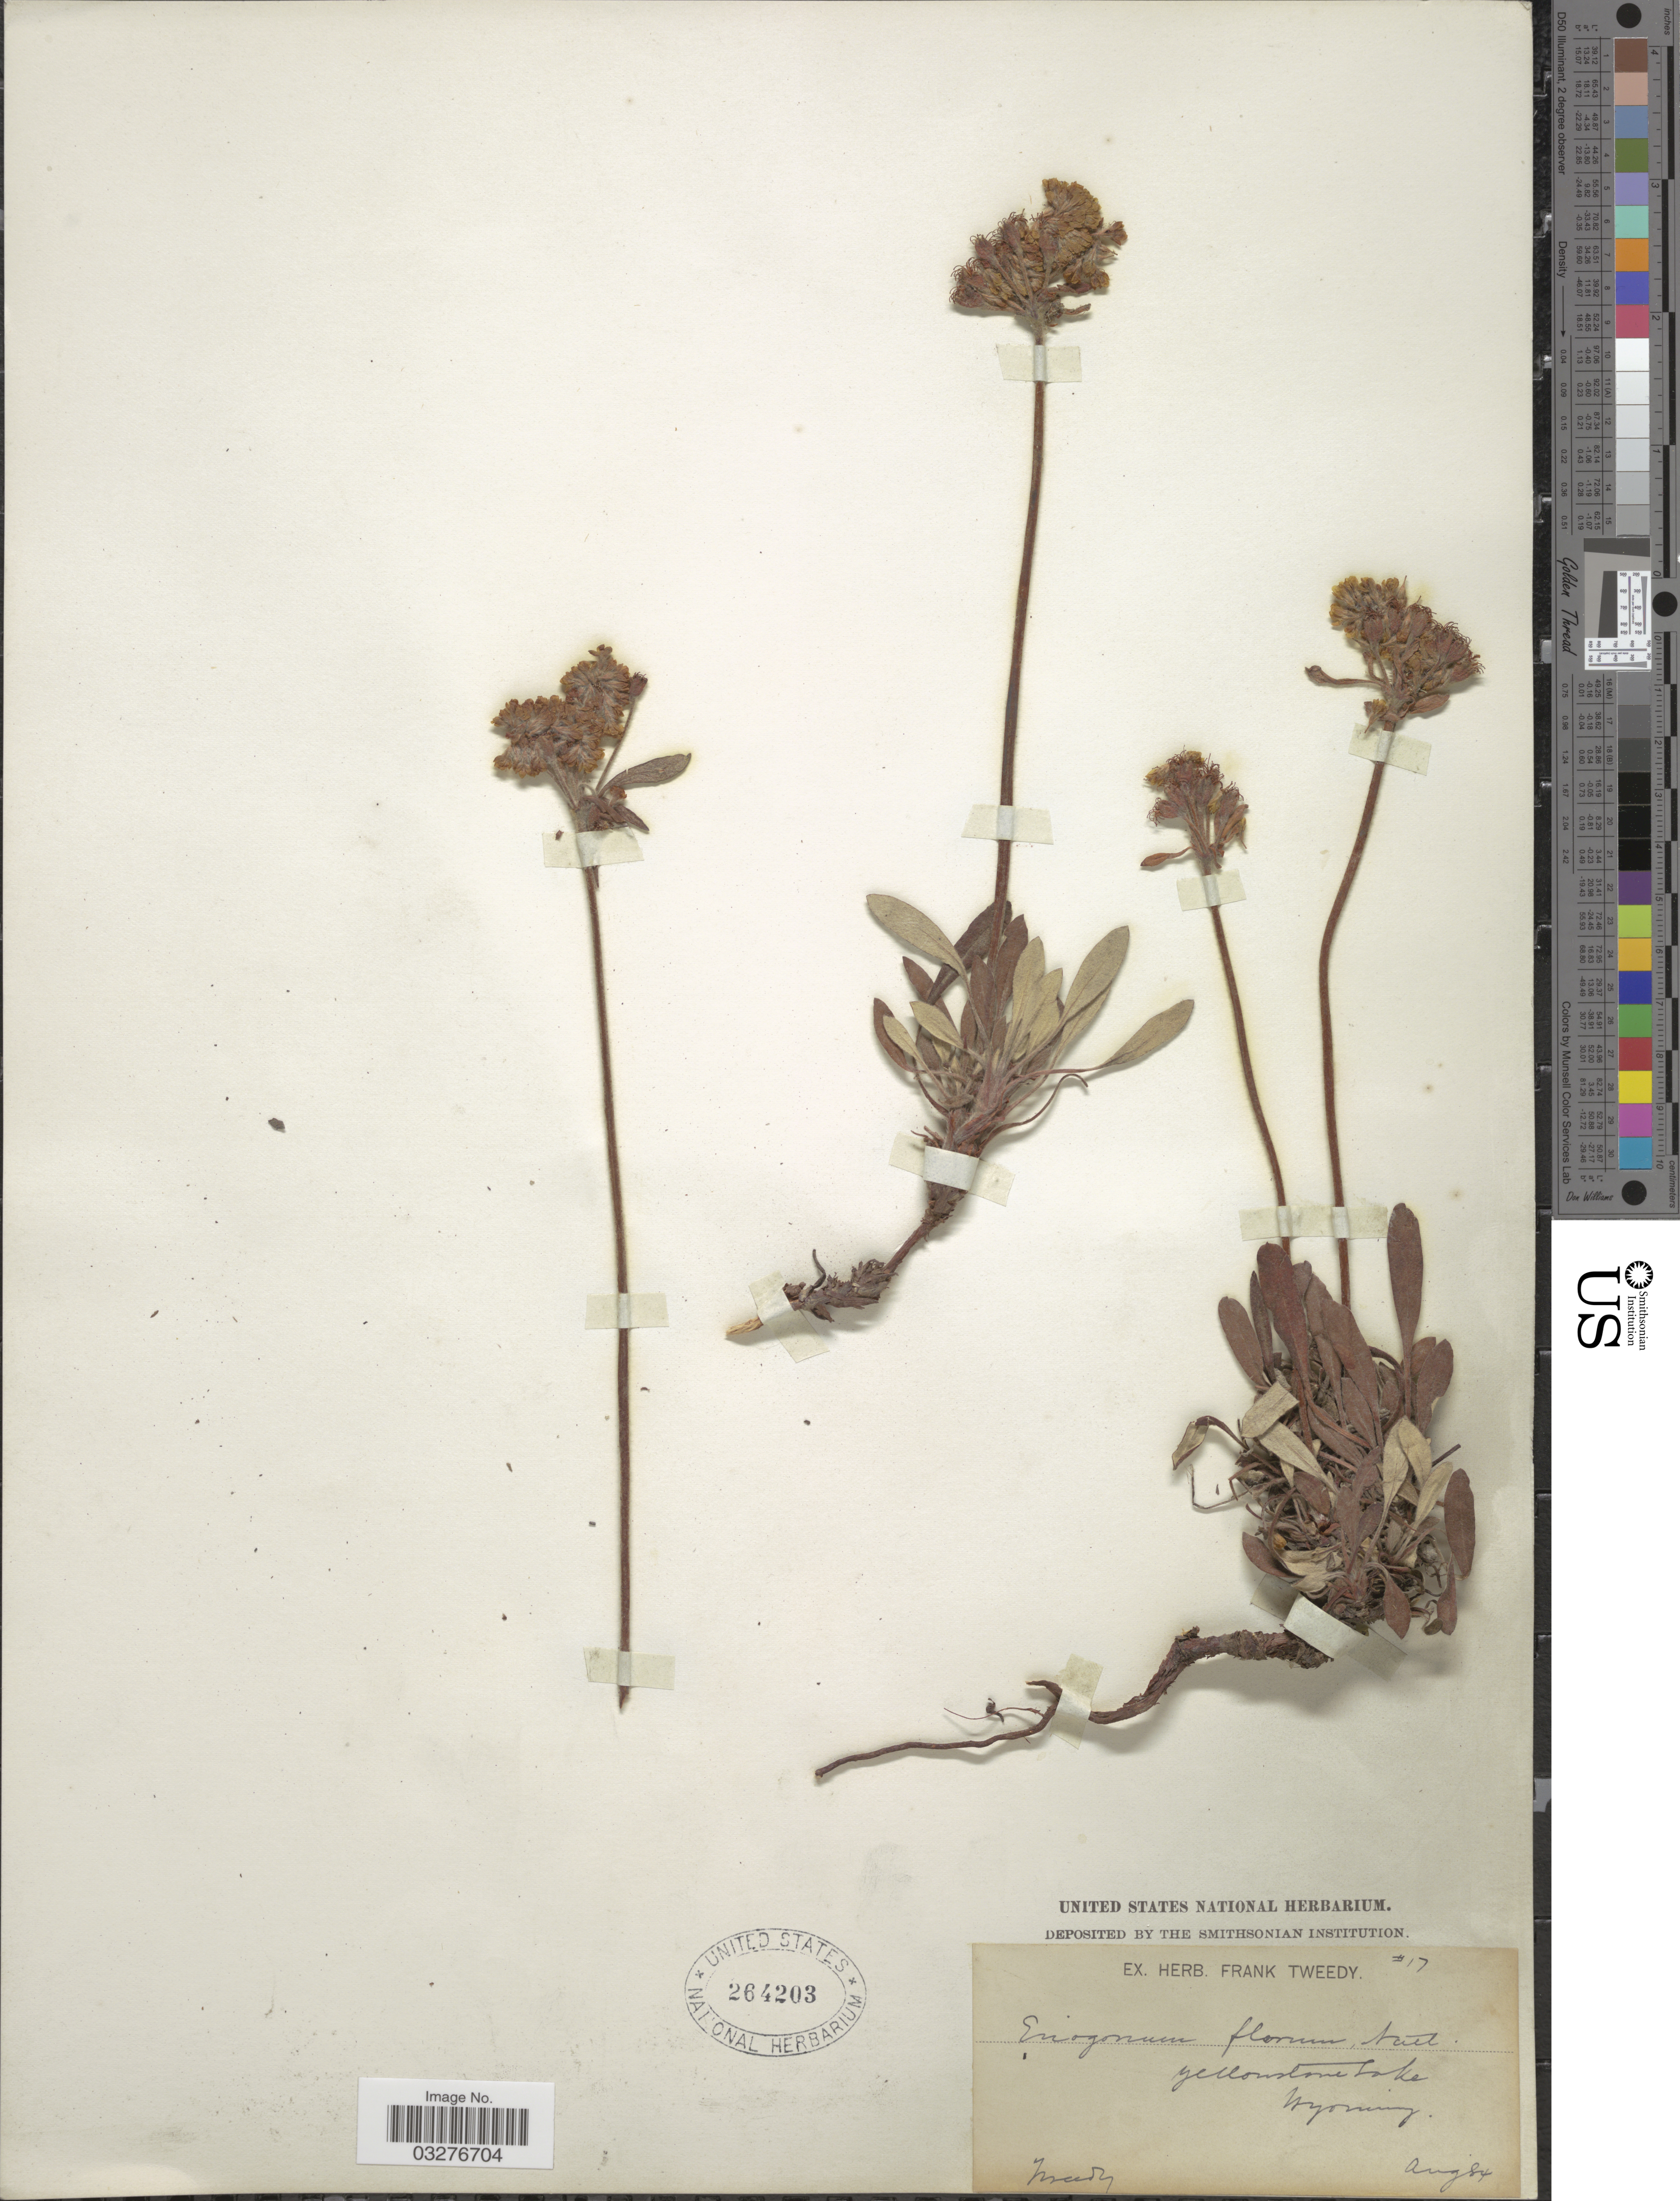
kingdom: Plantae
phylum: Tracheophyta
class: Magnoliopsida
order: Caryophyllales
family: Polygonaceae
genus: Eriogonum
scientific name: Eriogonum flavum var. piperi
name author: M.E. Jones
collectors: Tweedy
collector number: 17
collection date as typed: Transcribed d/m/y: /8/84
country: United States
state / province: Wyoming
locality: Yellowstone Lake.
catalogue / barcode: US 264203